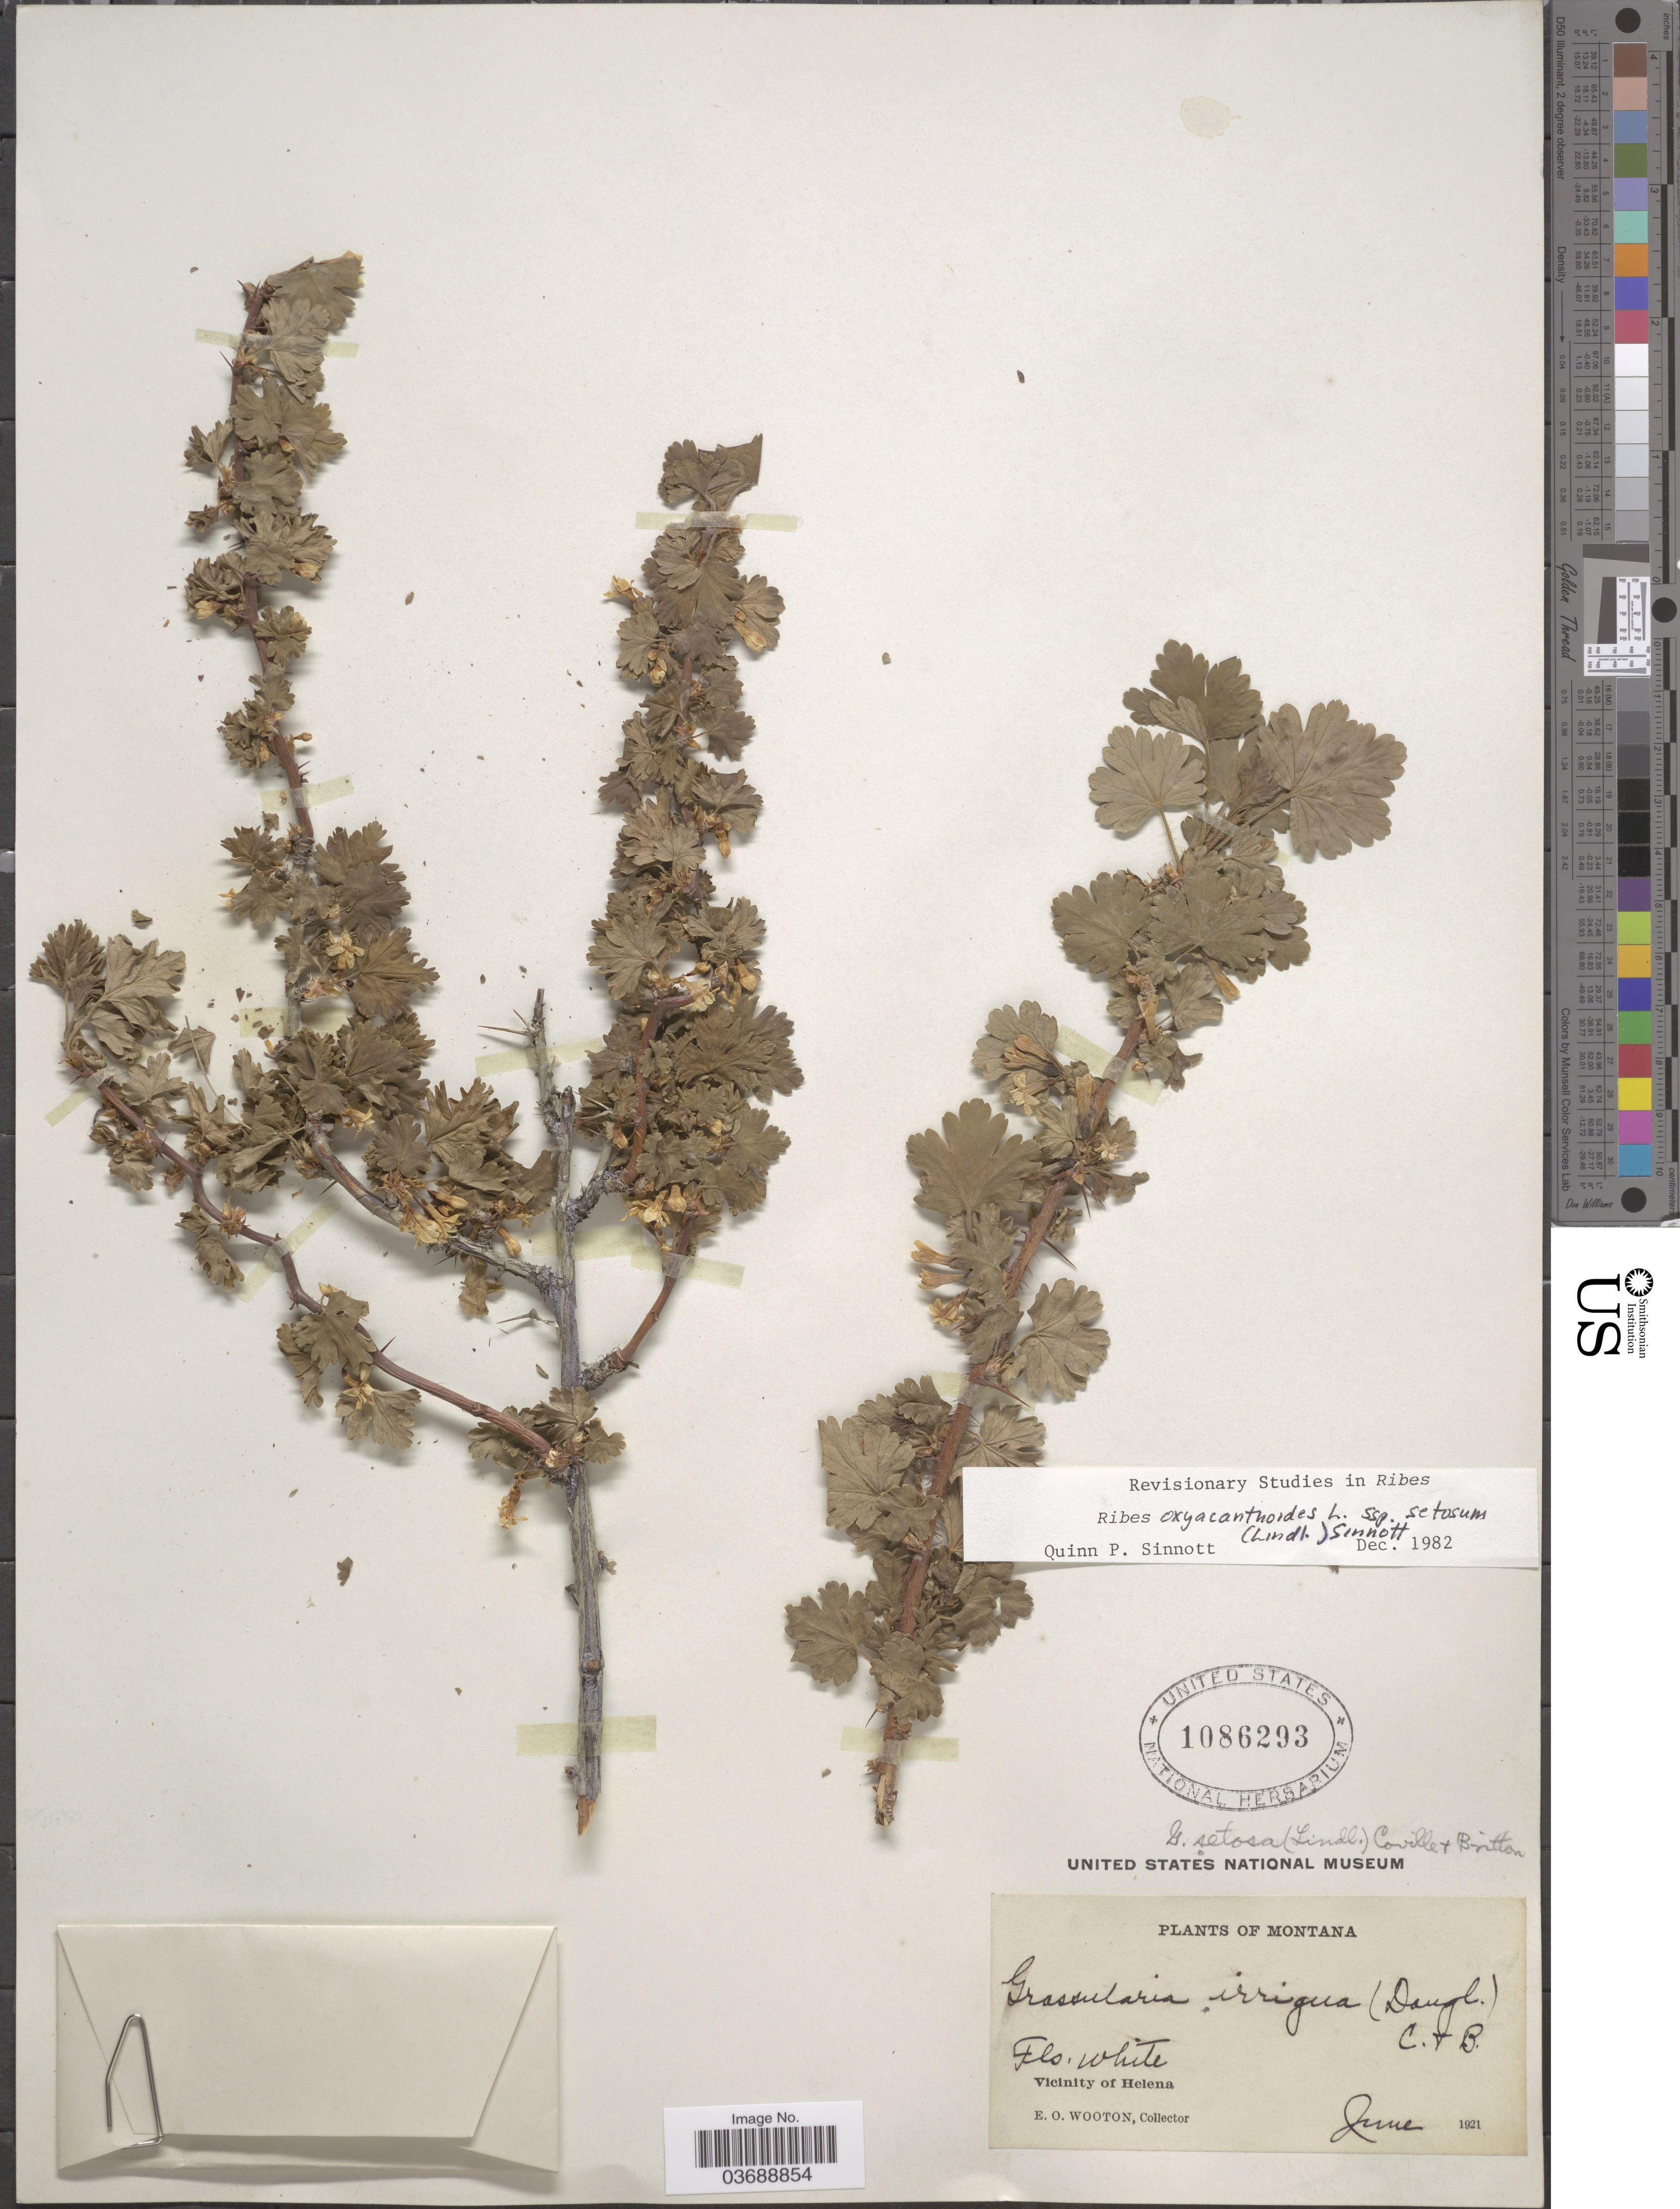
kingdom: Plantae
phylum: Tracheophyta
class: Magnoliopsida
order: Saxifragales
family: Grossulariaceae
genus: Ribes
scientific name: Ribes oxyacanthoides subsp. setosum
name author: (Lindl.) Q.P. Sinnott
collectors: E. O. Wooton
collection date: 1921-06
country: United States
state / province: Montana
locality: Vicinity of Helena.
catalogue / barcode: US 1086293